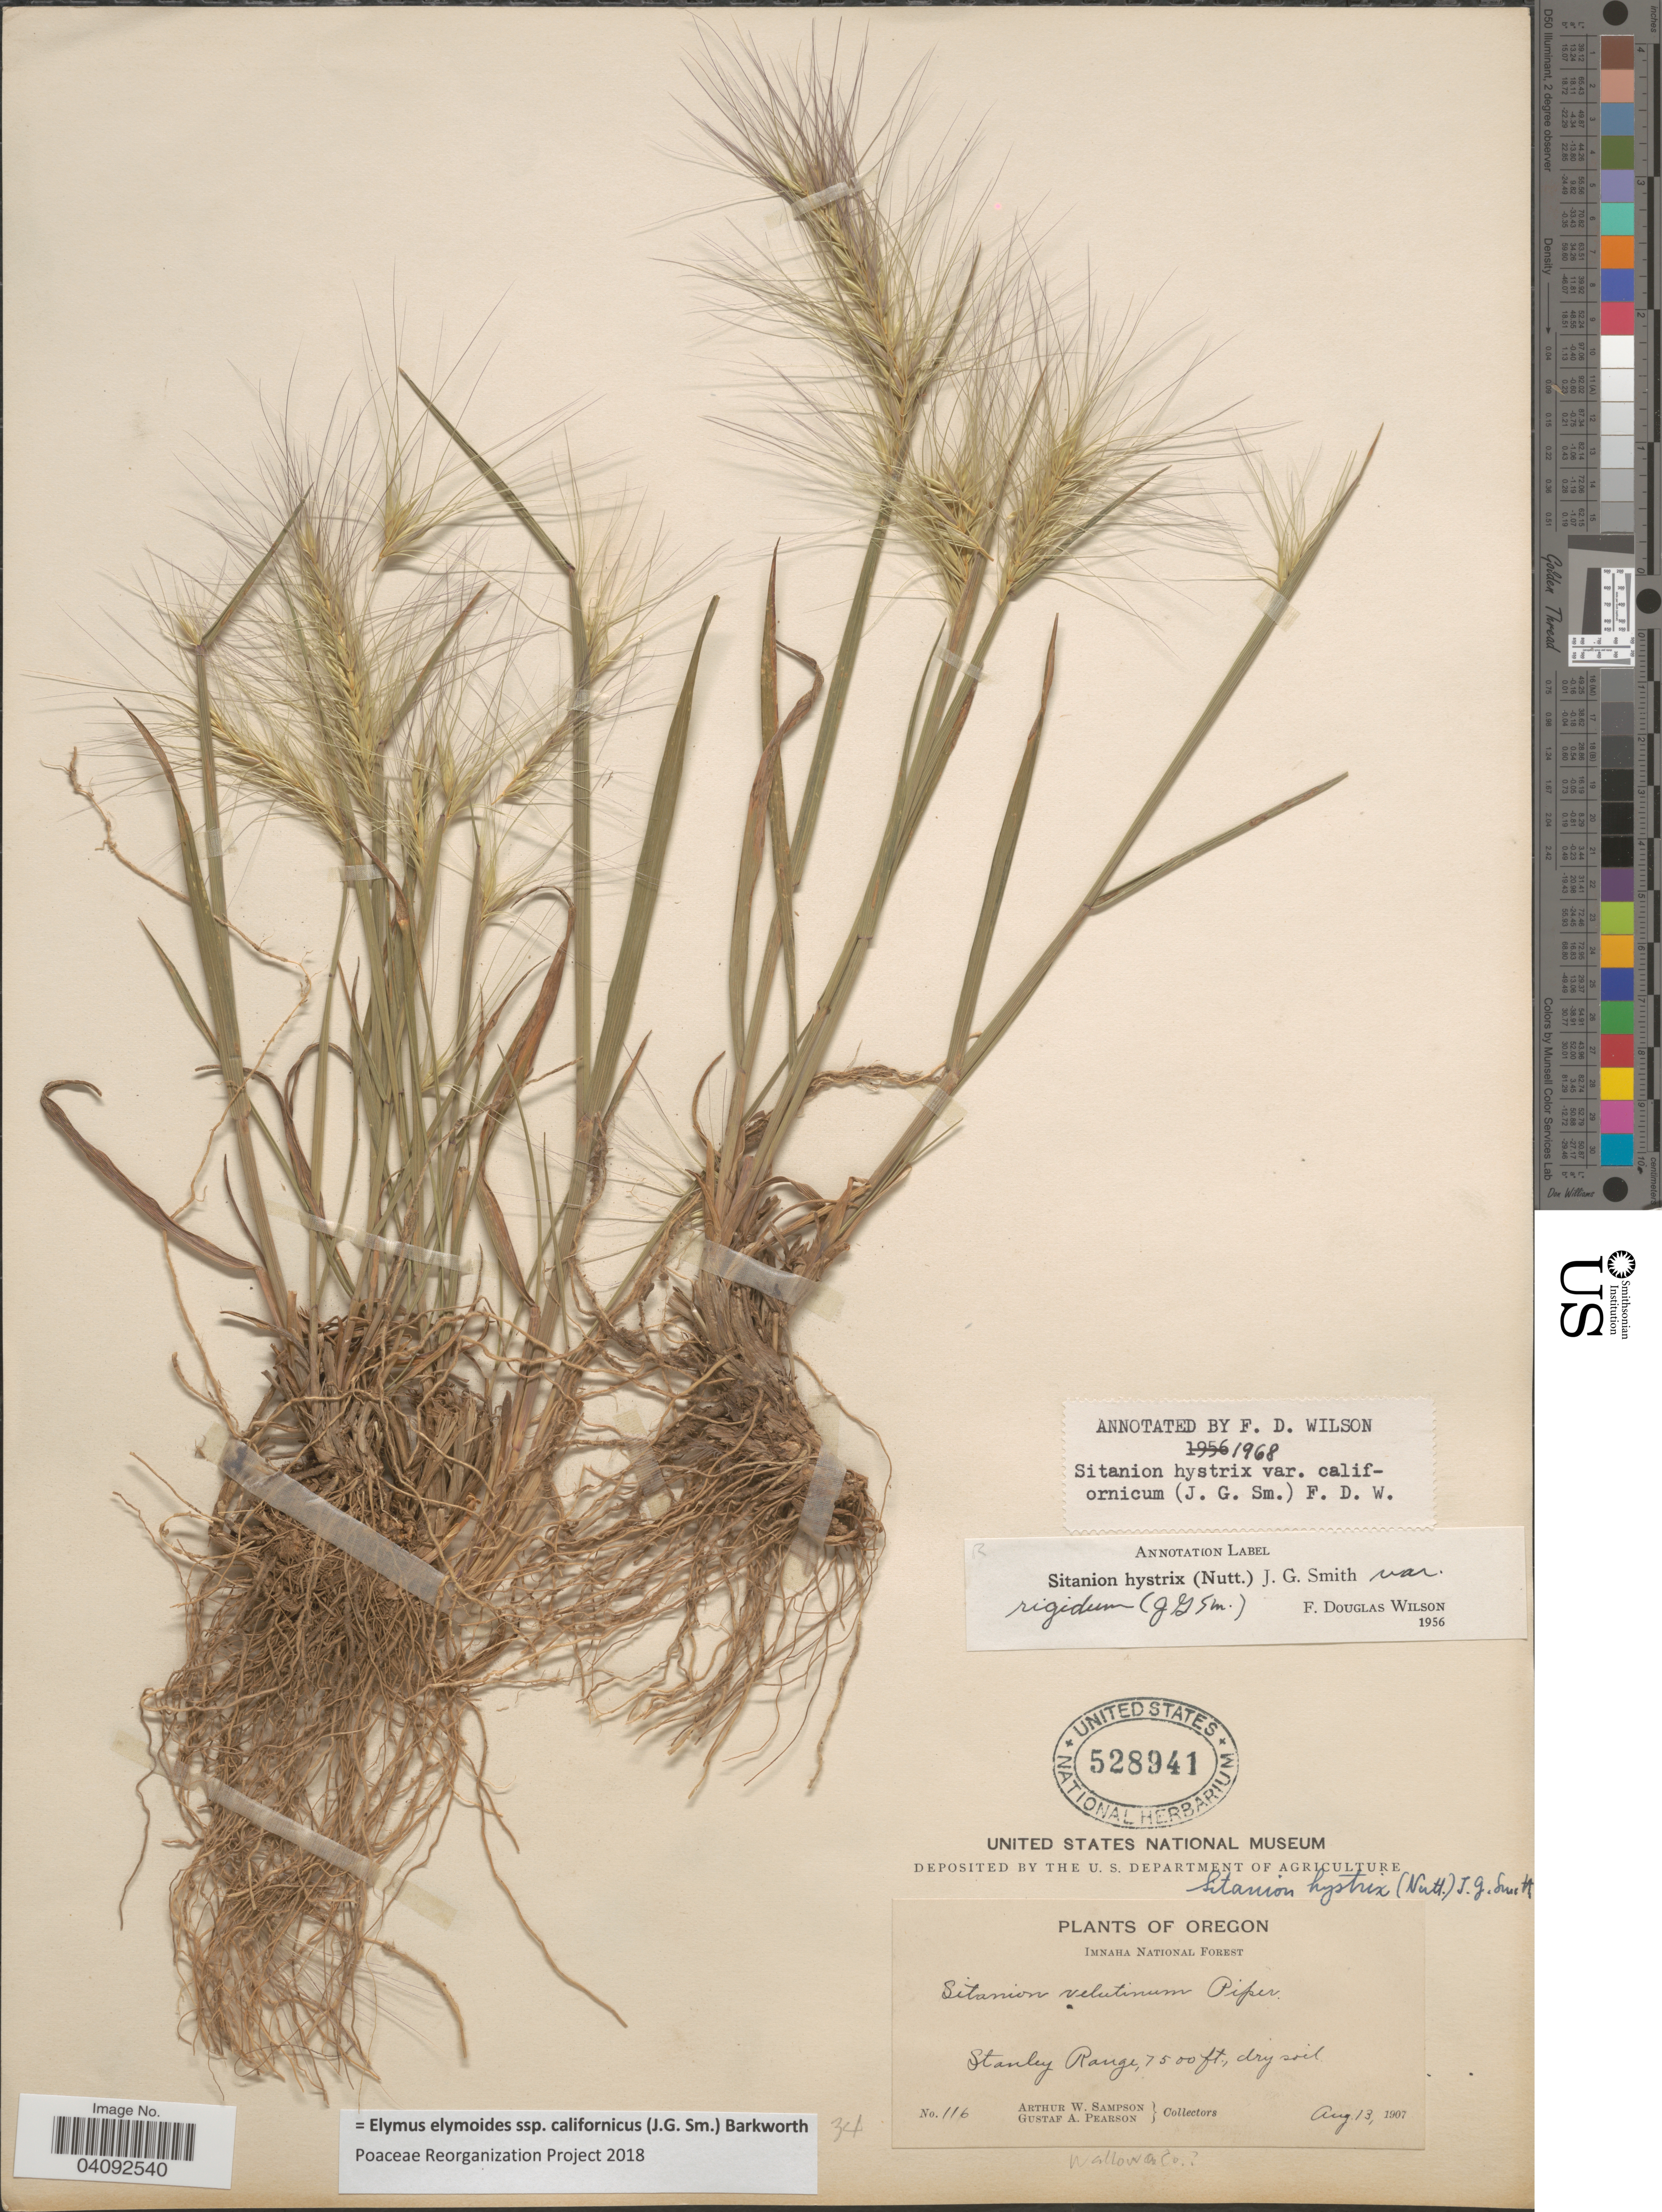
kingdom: Plantae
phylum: Tracheophyta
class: Liliopsida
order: Poales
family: Poaceae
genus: Elymus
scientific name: Elymus elymoides subsp. californicus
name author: (J.G. Sm.) Barkworth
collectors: A. Sampson & G. Pearson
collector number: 116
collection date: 1907-08-13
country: United States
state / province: Oregon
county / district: Wallowa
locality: Imnaha National Forest. Stanley Range. Wallowa Co.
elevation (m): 2286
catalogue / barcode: US 528941